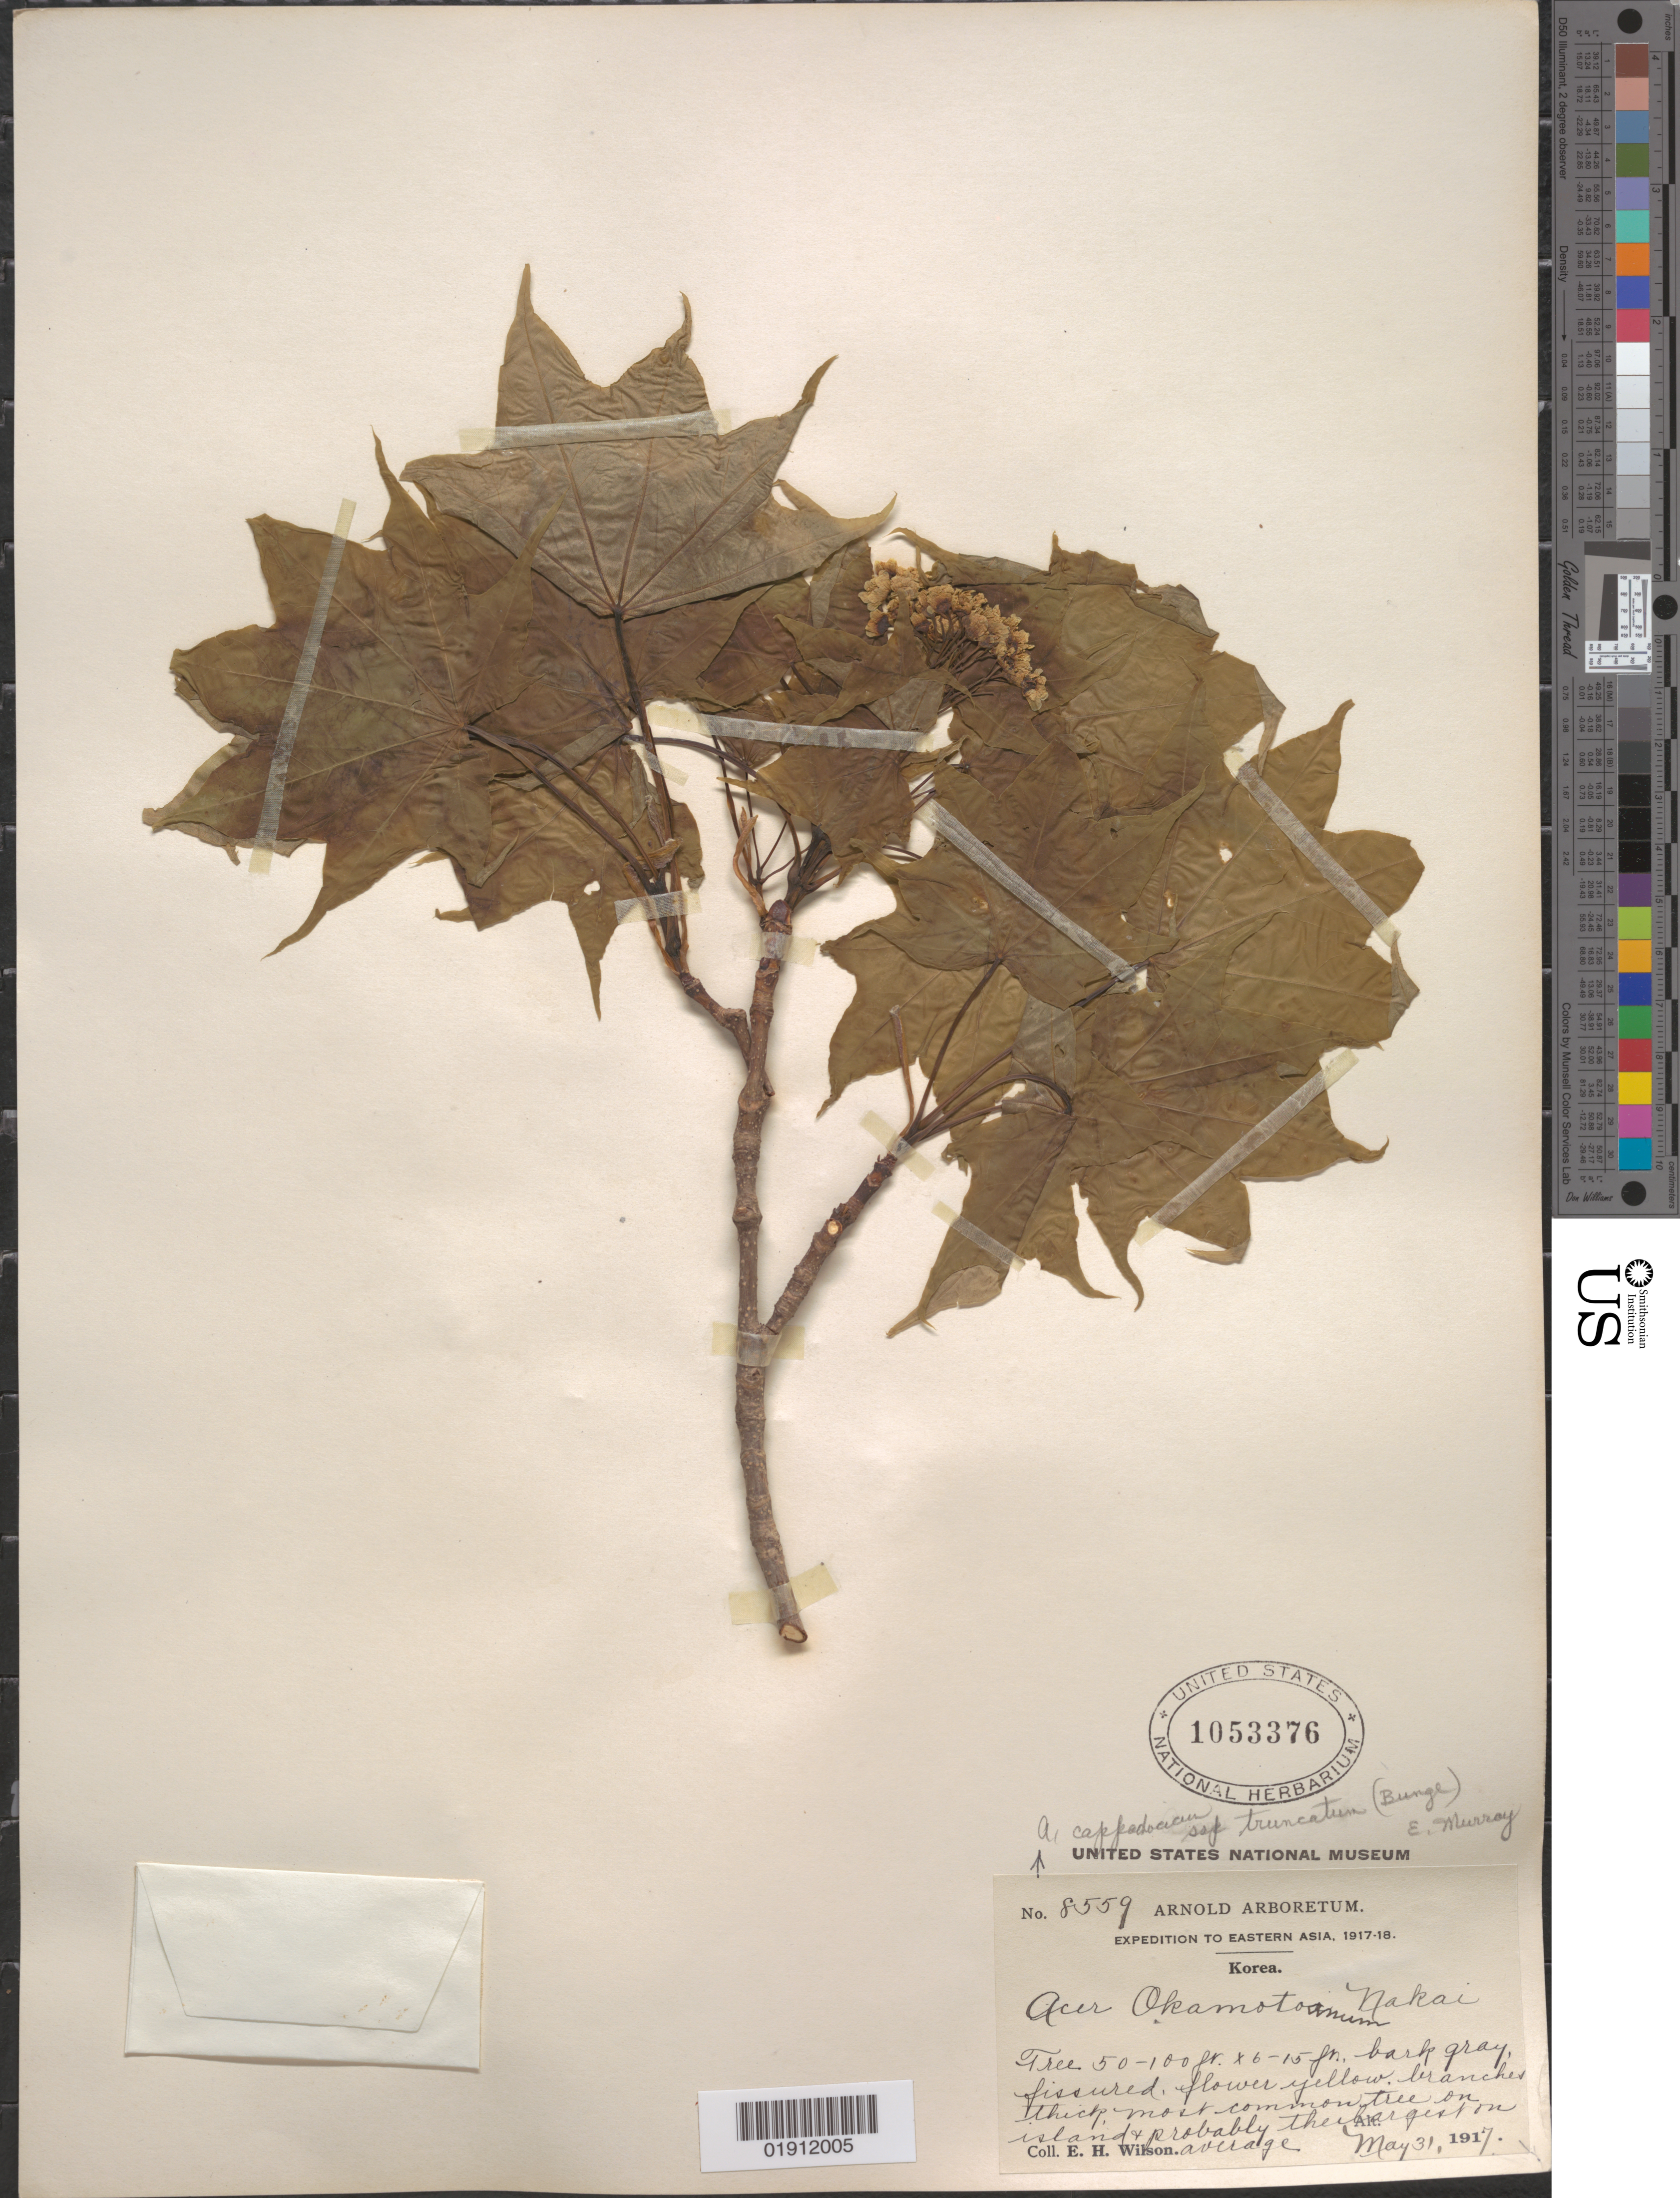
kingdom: Plantae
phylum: Tracheophyta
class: Magnoliopsida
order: Sapindales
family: Sapindaceae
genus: Acer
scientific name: Acer cappadocicum subsp. truncatum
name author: (Bunge) A.E. Murray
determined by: Murray, Edward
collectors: E. H. Wilson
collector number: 8559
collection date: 1917-05-31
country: South Korea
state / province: North Gyeongsang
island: Dagelet I. [Ulleung-do]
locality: Daglet Island [Ulleung-do]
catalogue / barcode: US 1053376